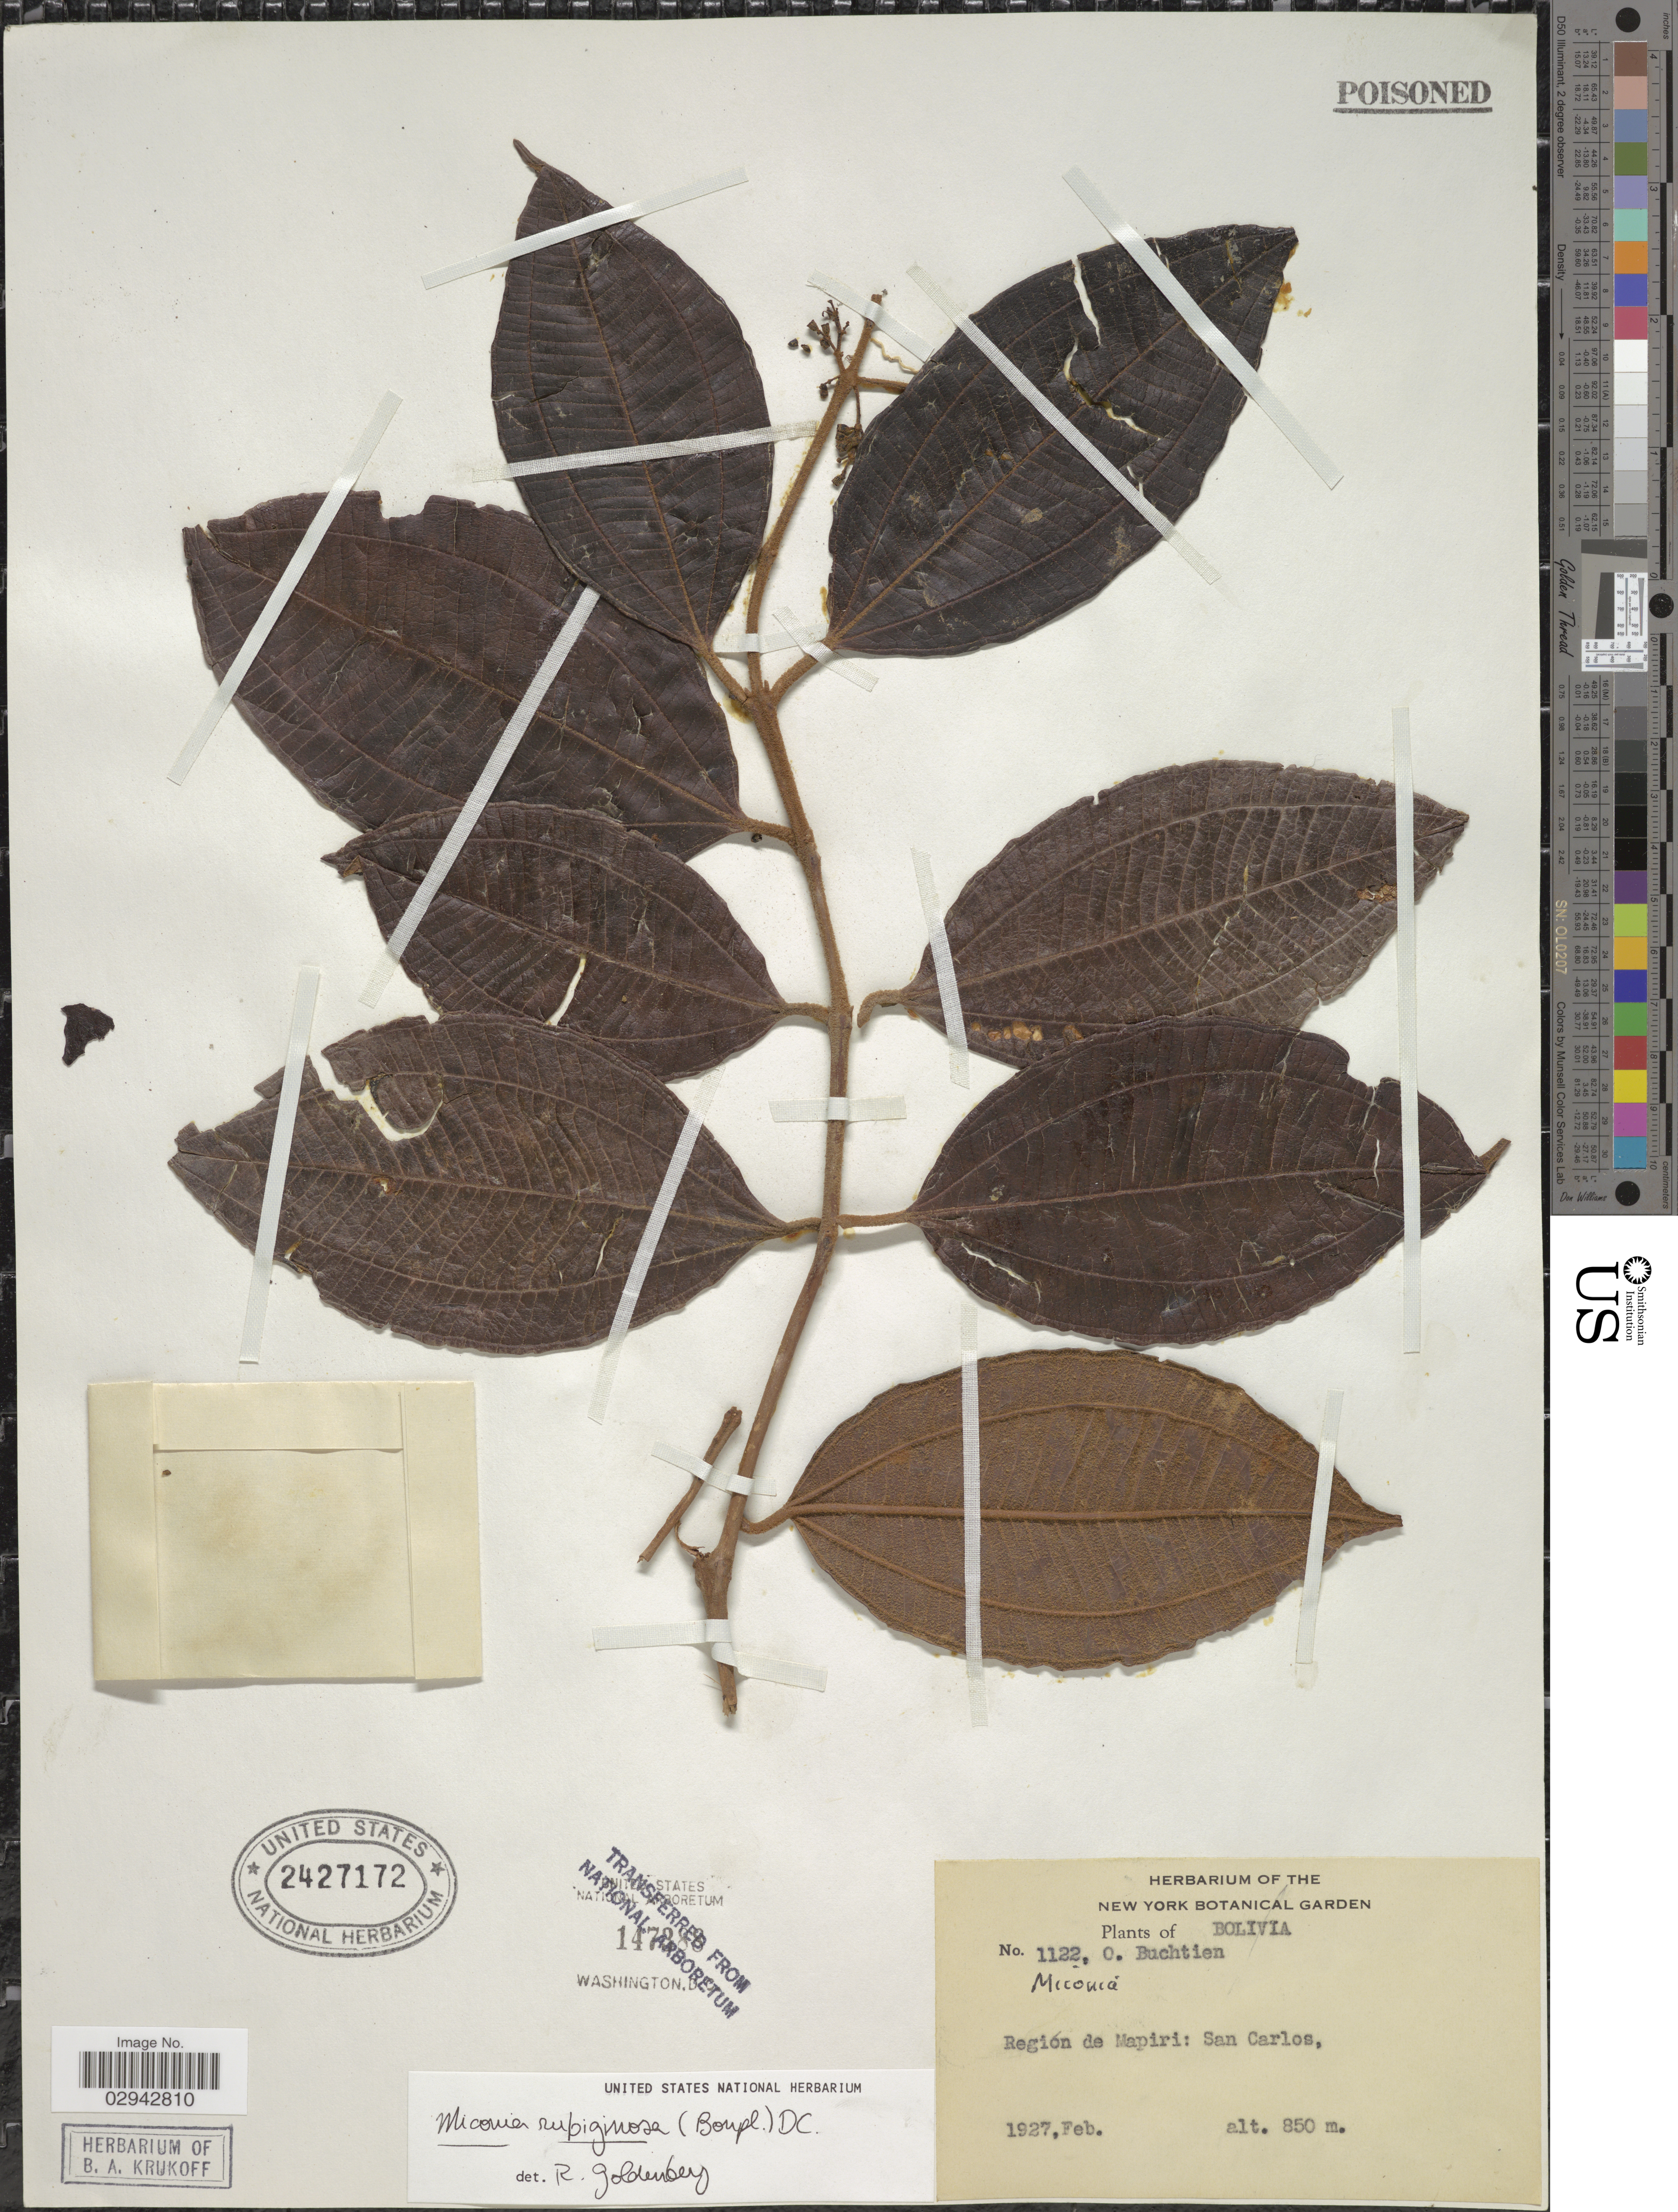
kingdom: Plantae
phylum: Tracheophyta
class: Magnoliopsida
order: Myrtales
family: Melastomataceae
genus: Miconia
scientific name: Miconia rubiginosa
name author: (Bonpl.) DC.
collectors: O. Buchtien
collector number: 1122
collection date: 1927-02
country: Bolivia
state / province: La Paz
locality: Región de Mapiri: San Carlos.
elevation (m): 850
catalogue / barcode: US 2427172